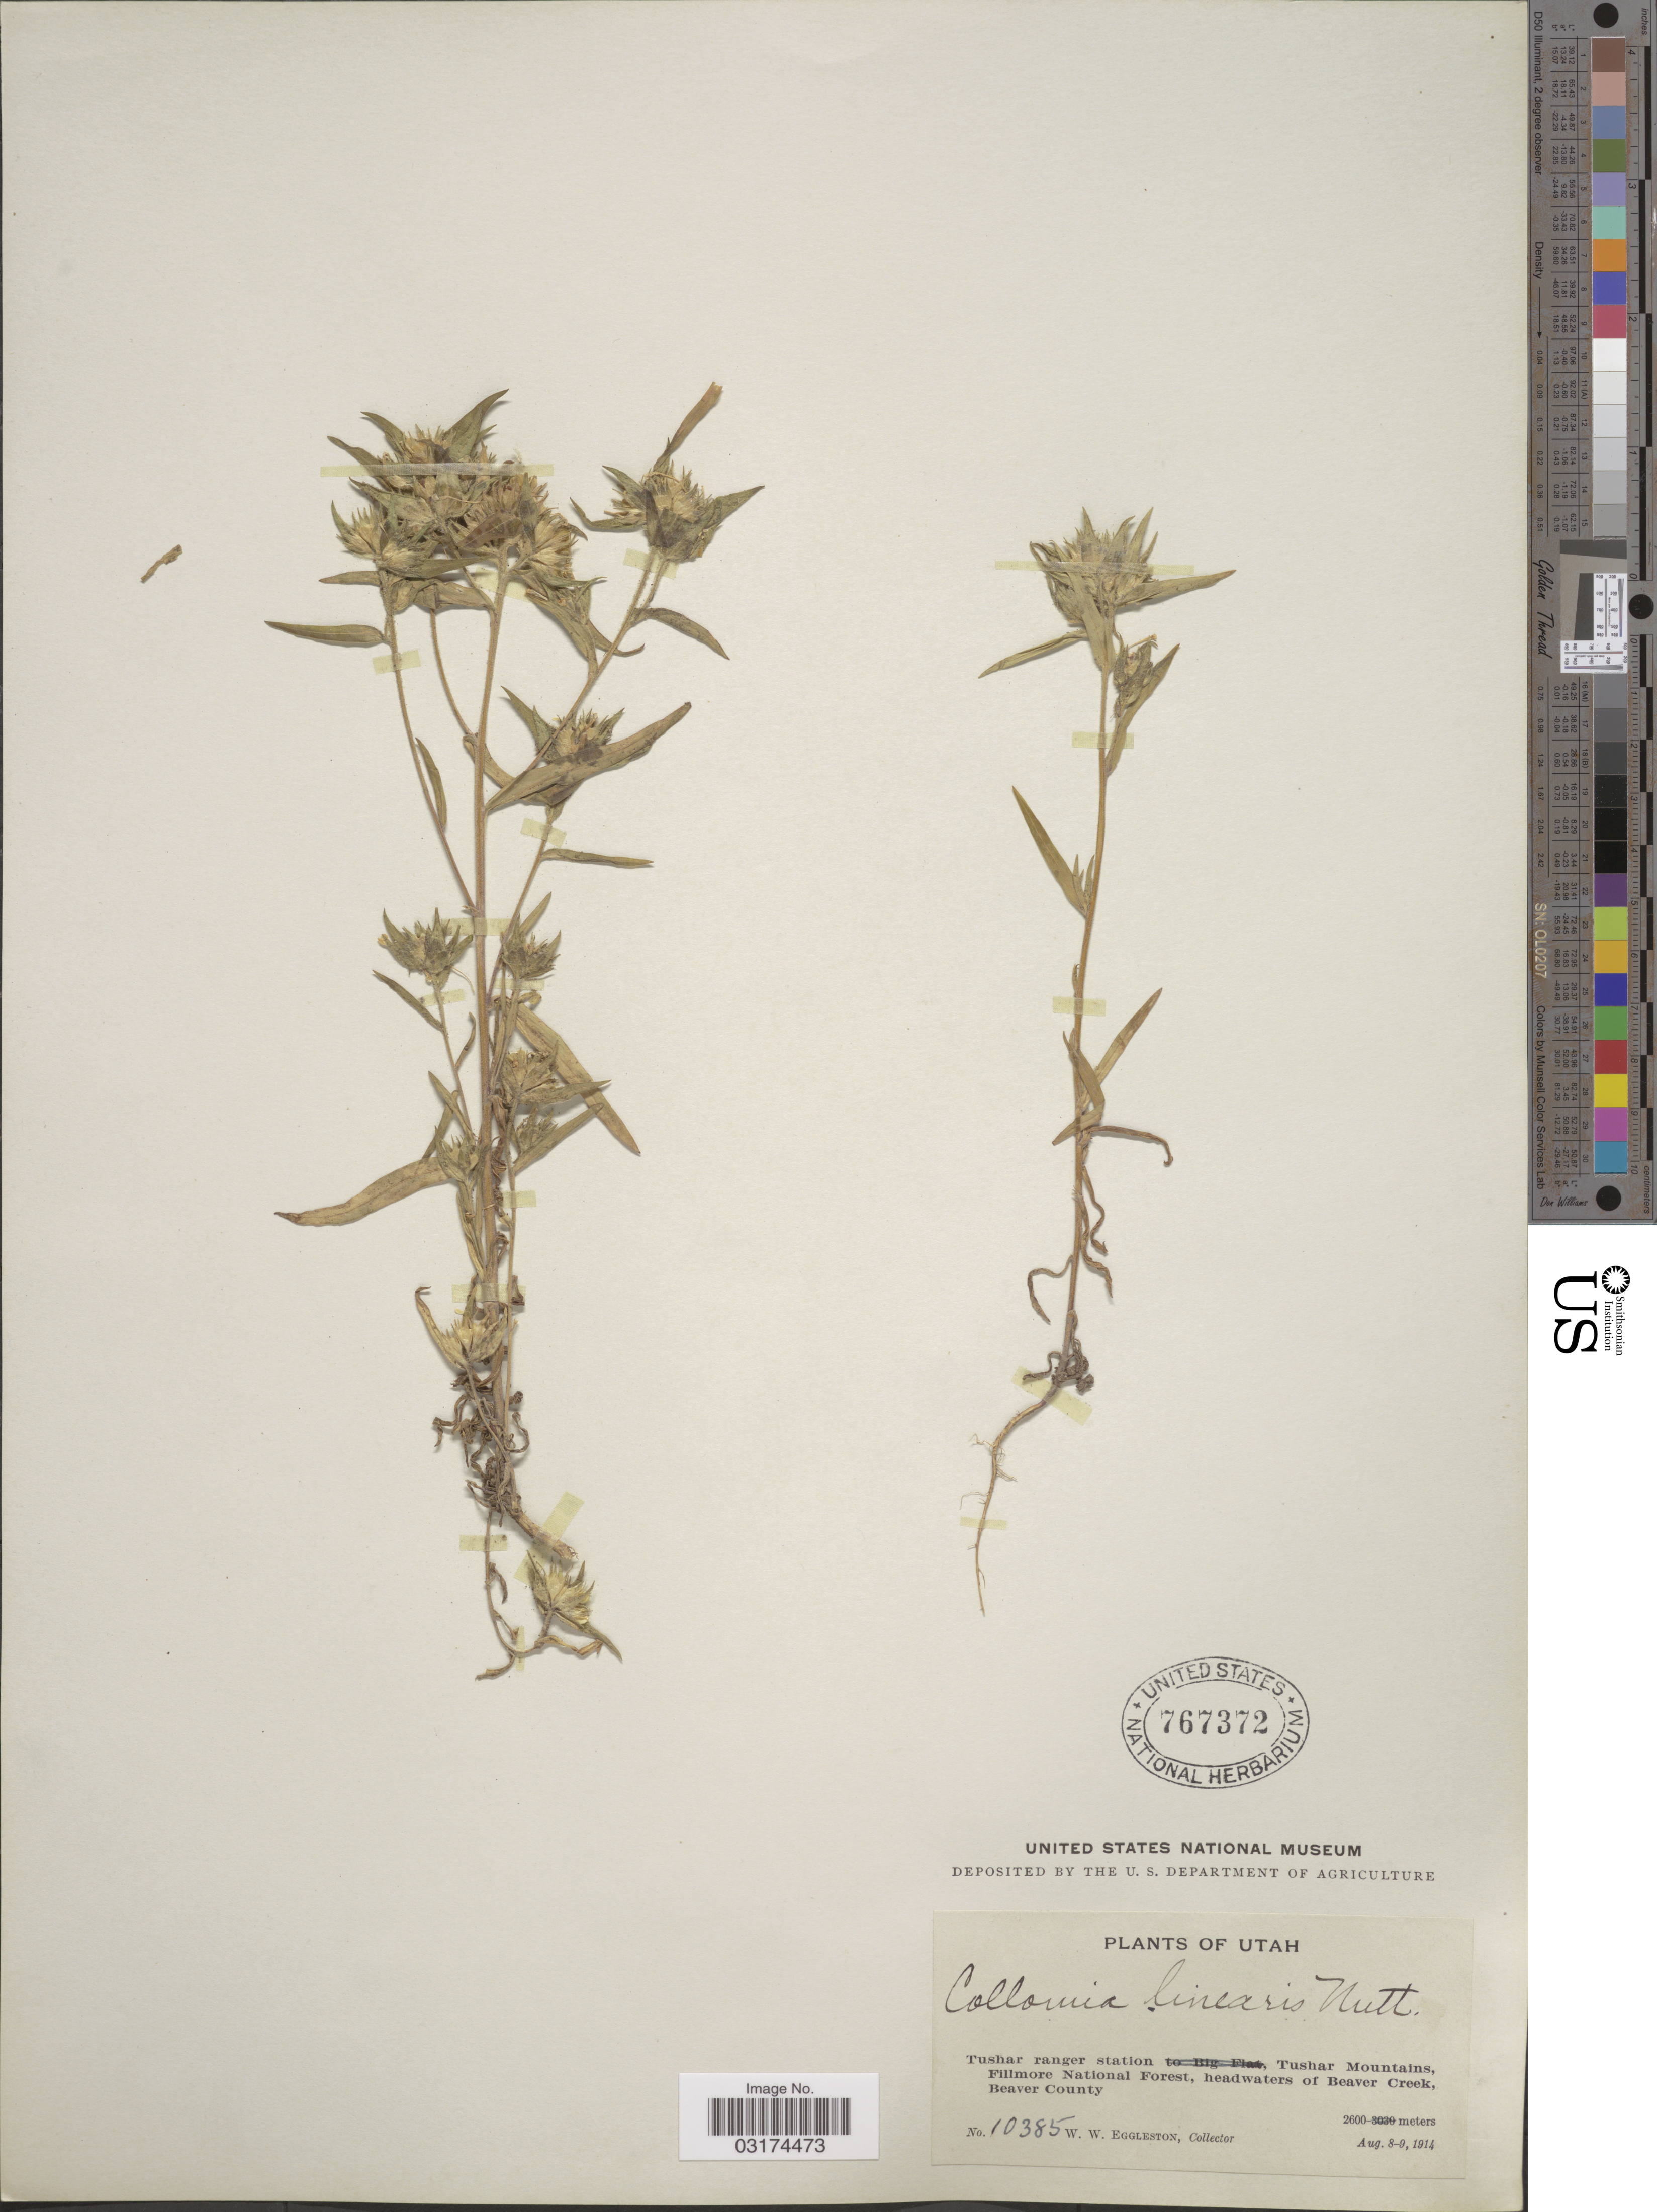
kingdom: Plantae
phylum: Tracheophyta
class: Magnoliopsida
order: Ericales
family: Polemoniaceae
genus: Collomia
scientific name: Collomia linearis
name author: Nutt.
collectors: W. W. Eggleston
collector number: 10385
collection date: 1914-08-08/1914-08-09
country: United States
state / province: Utah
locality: Tushar ranger station, Tushar Mountains, Fillmore National Forest, headwaters of Beaver Creek, Beaver County.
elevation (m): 2600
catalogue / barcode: US 767372